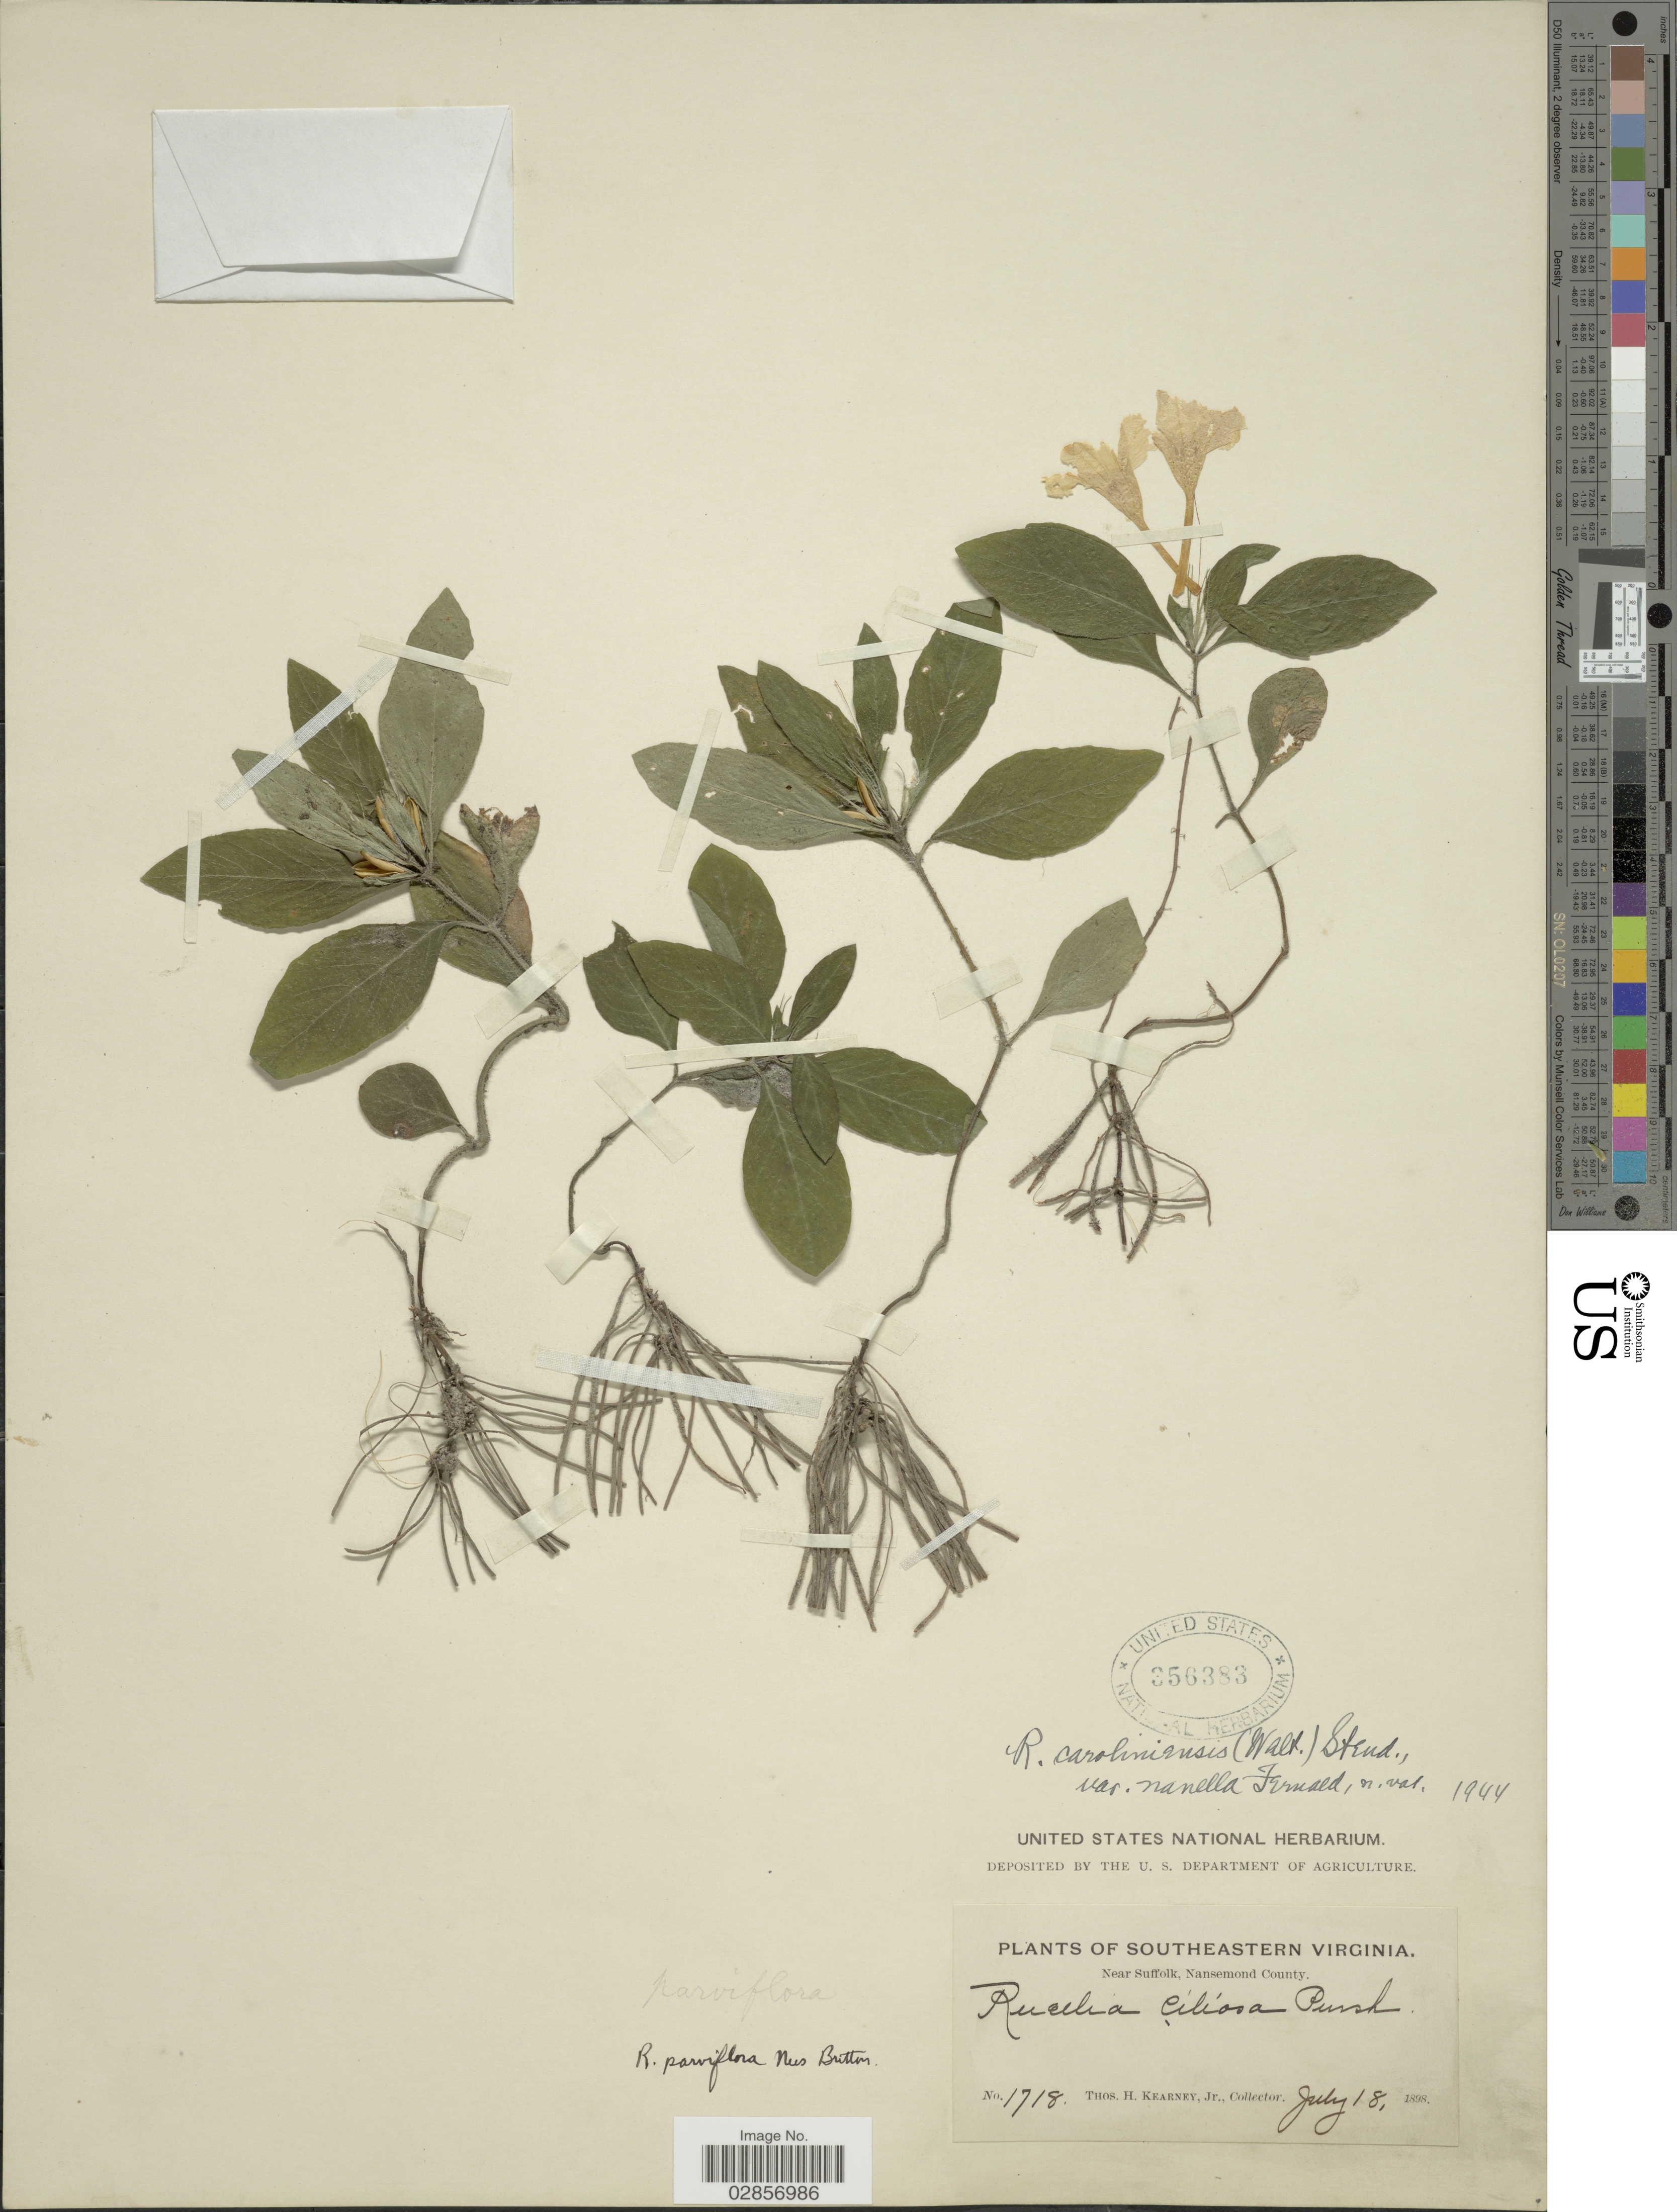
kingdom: Plantae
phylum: Tracheophyta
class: Magnoliopsida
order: Lamiales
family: Acanthaceae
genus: Ruellia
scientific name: Ruellia caroliniensis var. nanella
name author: Fernald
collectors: T. H. Kearney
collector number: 1718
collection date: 1898-07-18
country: United States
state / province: Virginia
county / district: City of Suffolk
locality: Southeastern Virginia. Near Suffolk, Nansemond County.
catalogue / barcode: US 356383